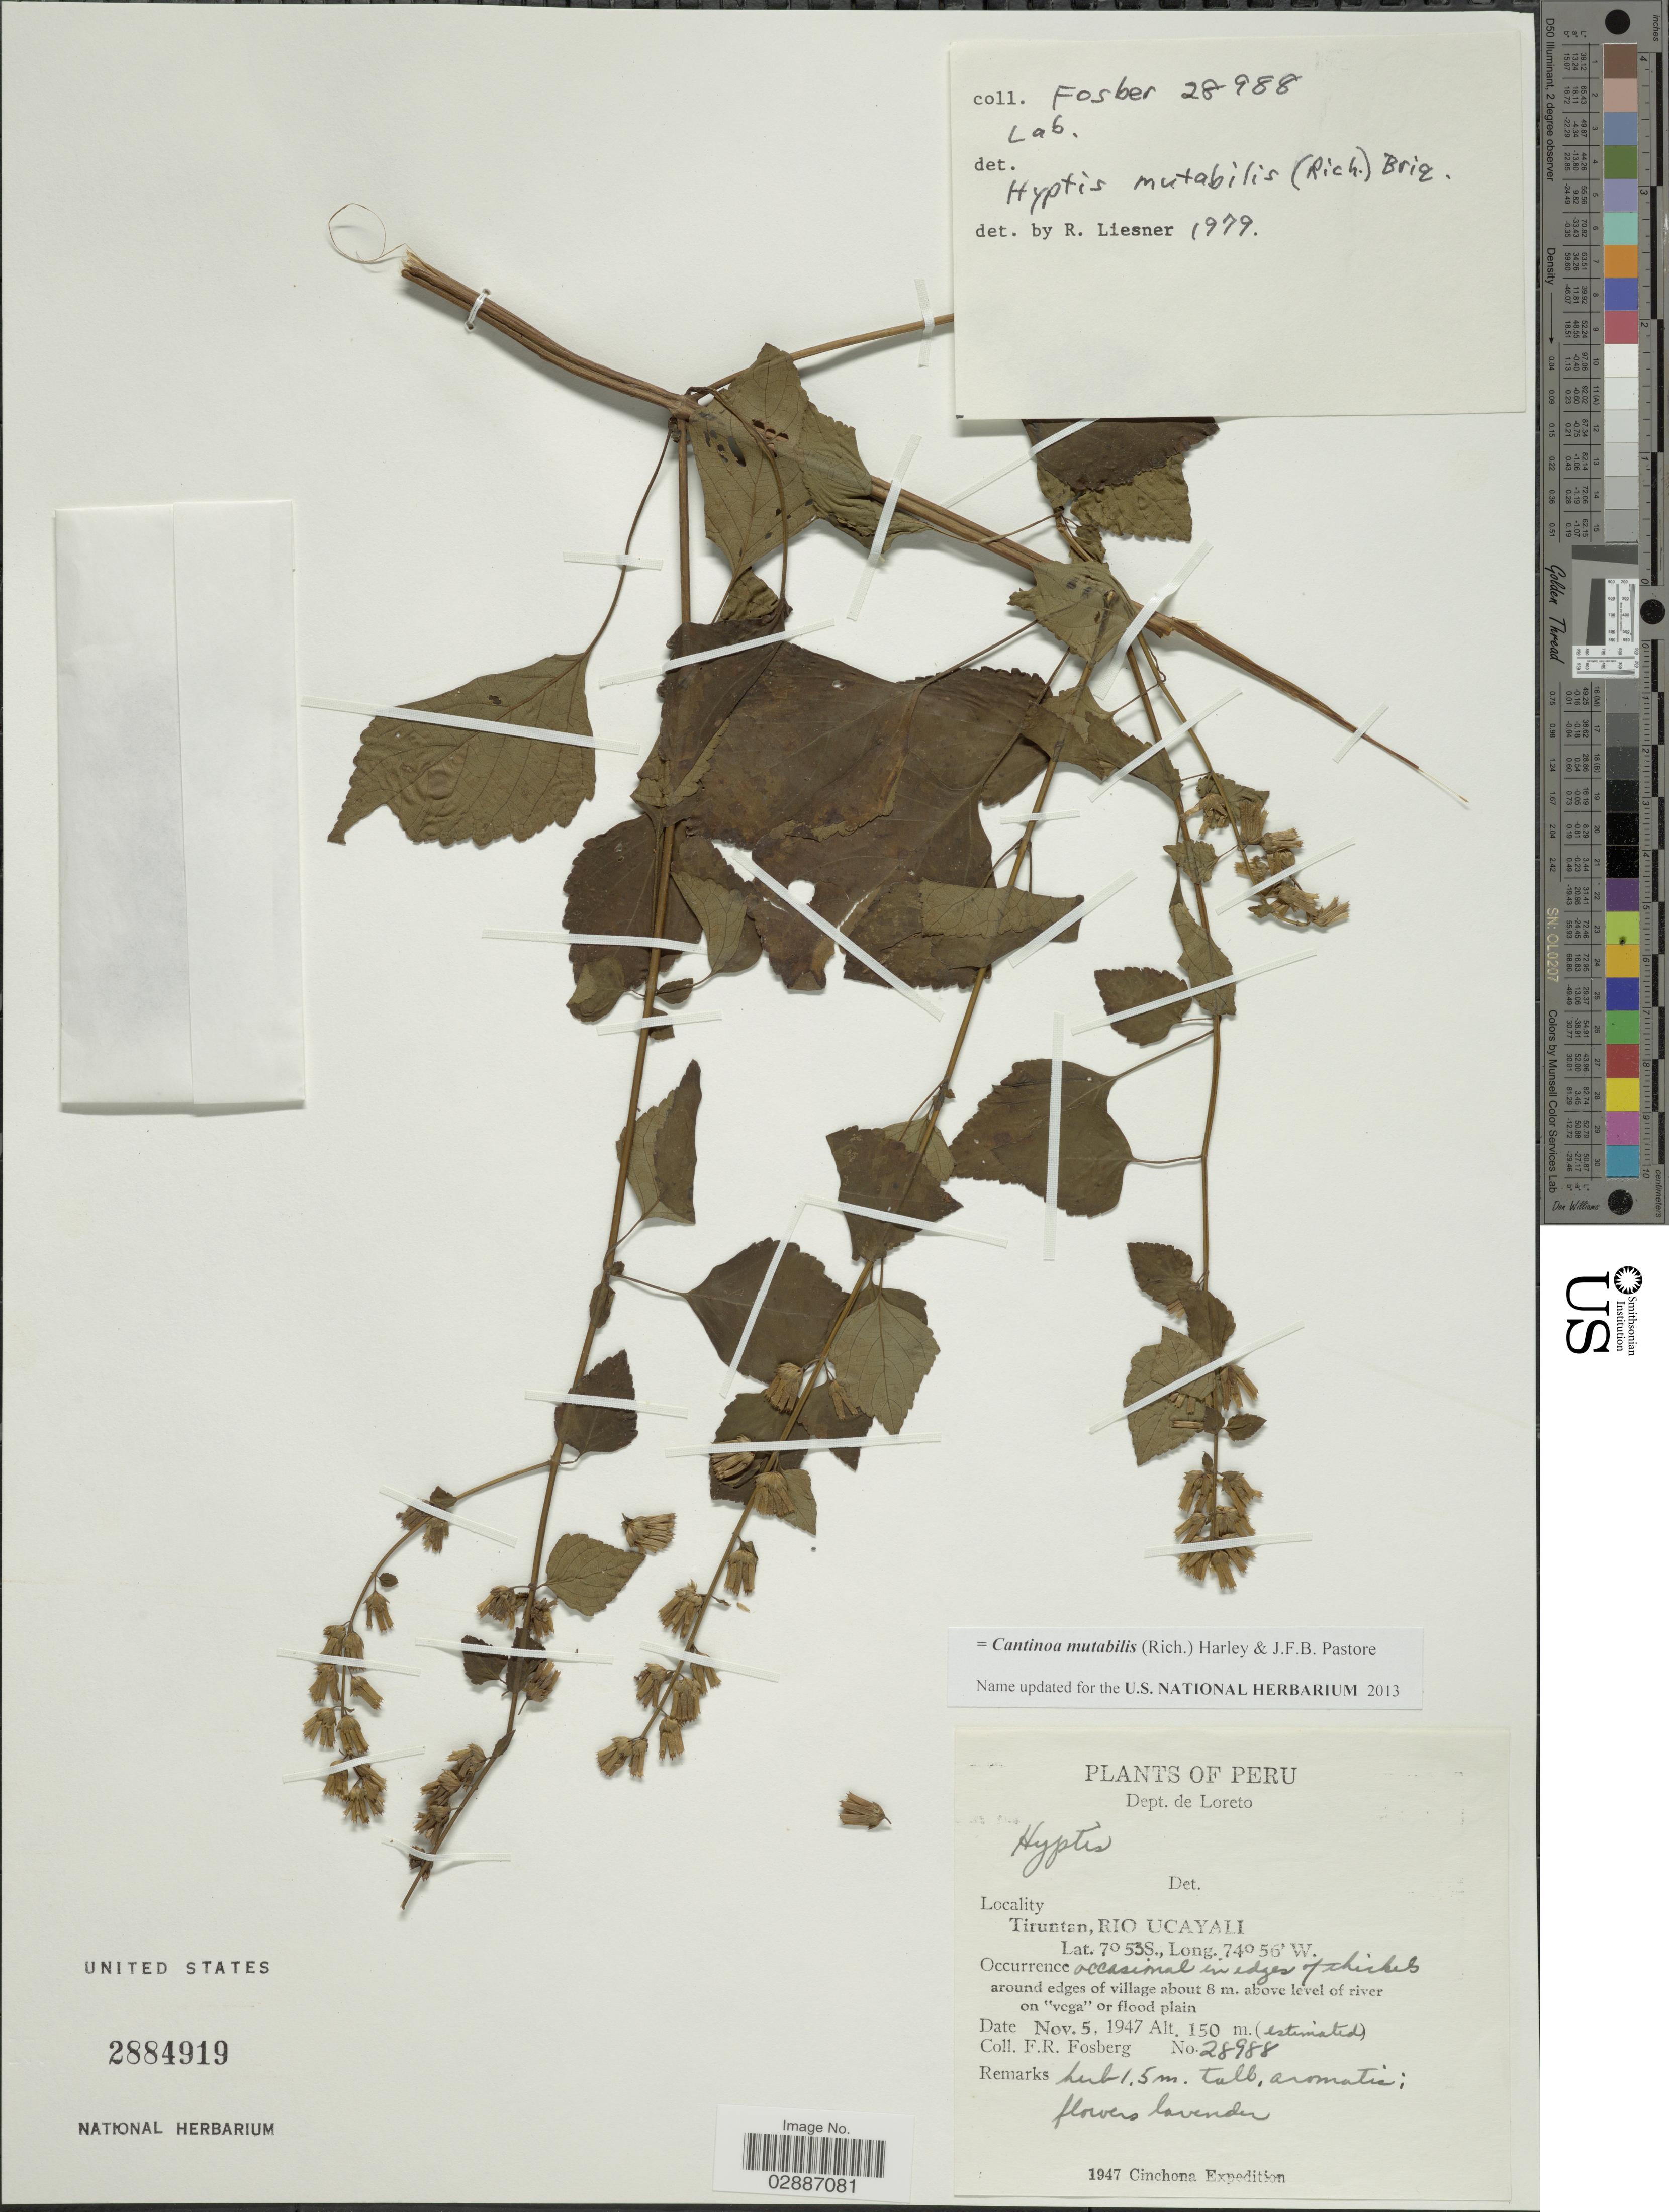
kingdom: Plantae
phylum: Tracheophyta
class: Magnoliopsida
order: Lamiales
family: Lamiaceae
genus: Cantinoa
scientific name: Cantinoa mutabilis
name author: (Epling) Harley & J.F.B. Pastore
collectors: F. R. Fosberg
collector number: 28988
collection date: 1947-11-05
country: Peru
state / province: Loreto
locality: Dept. de Loreto. Tiruntan, Rio Ucayali.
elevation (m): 150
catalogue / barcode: US 2884919